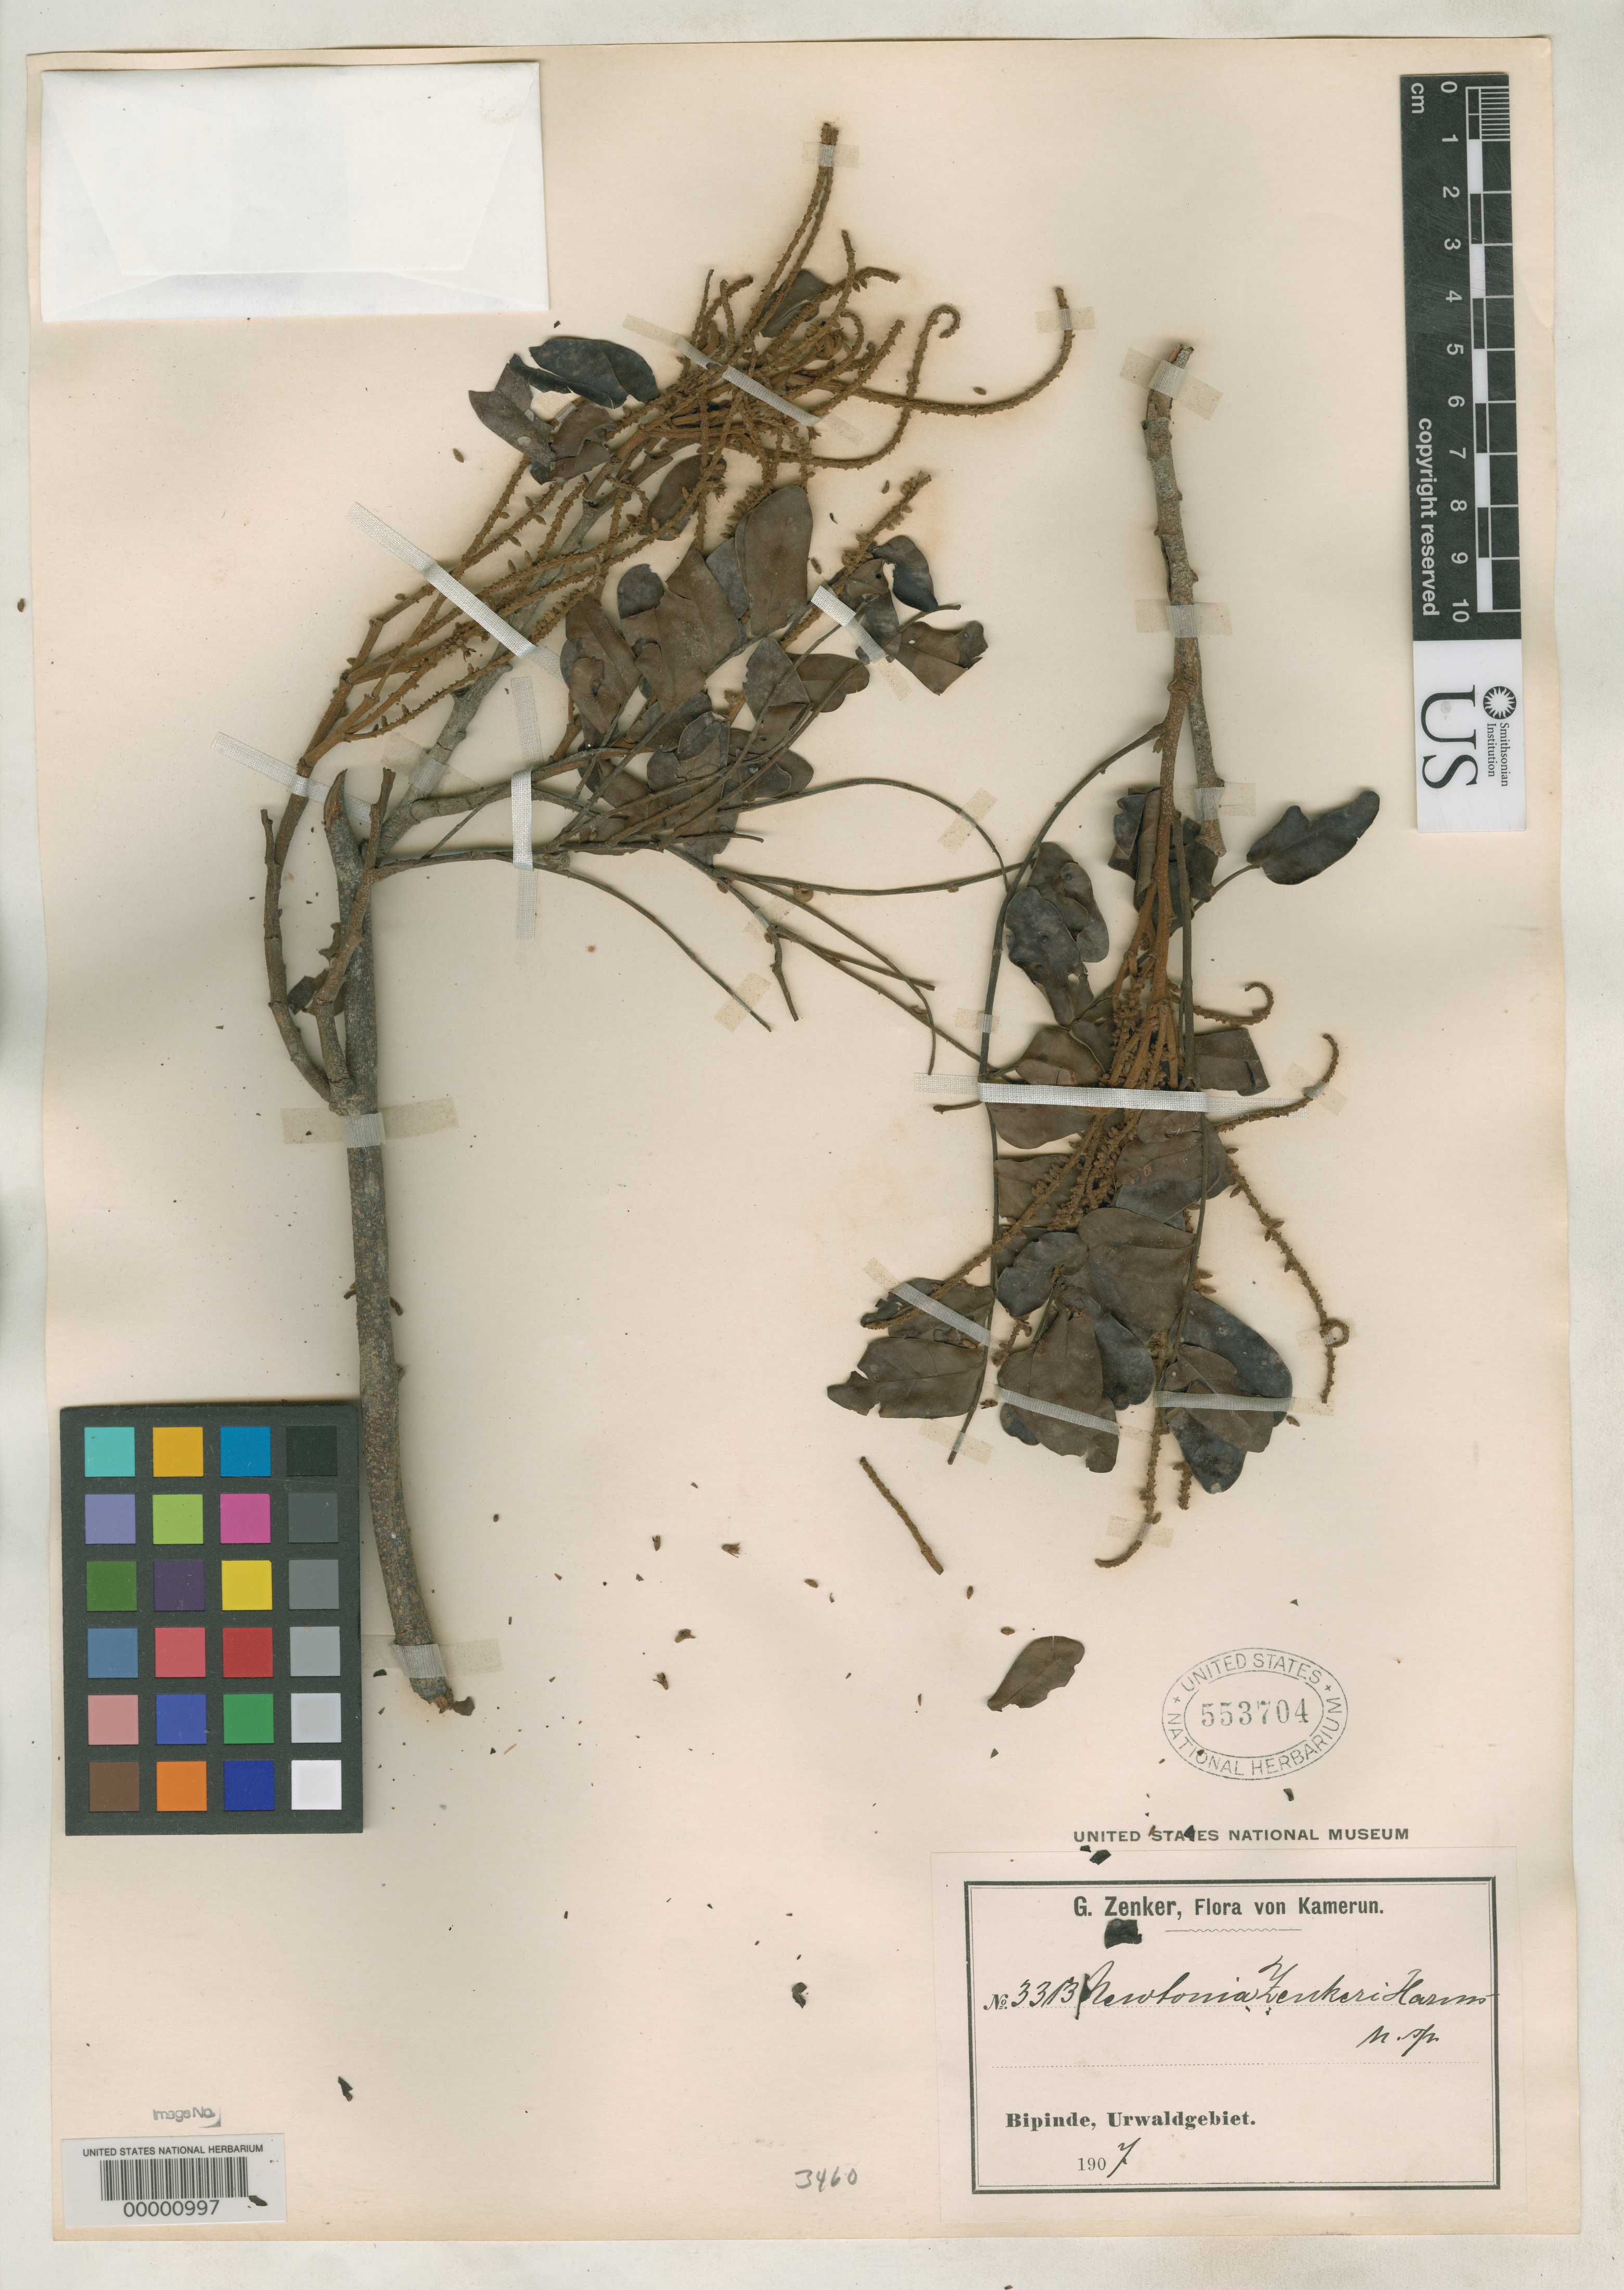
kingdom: Plantae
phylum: Tracheophyta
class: Magnoliopsida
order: Fabales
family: Fabaceae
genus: Newtonia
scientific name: Newtonia zenkeri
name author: Harms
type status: Isotype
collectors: G. A. Zenker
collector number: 3313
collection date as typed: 1907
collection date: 1907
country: Cameroon / Nigeria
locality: "Kamerun".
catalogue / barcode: US 553704